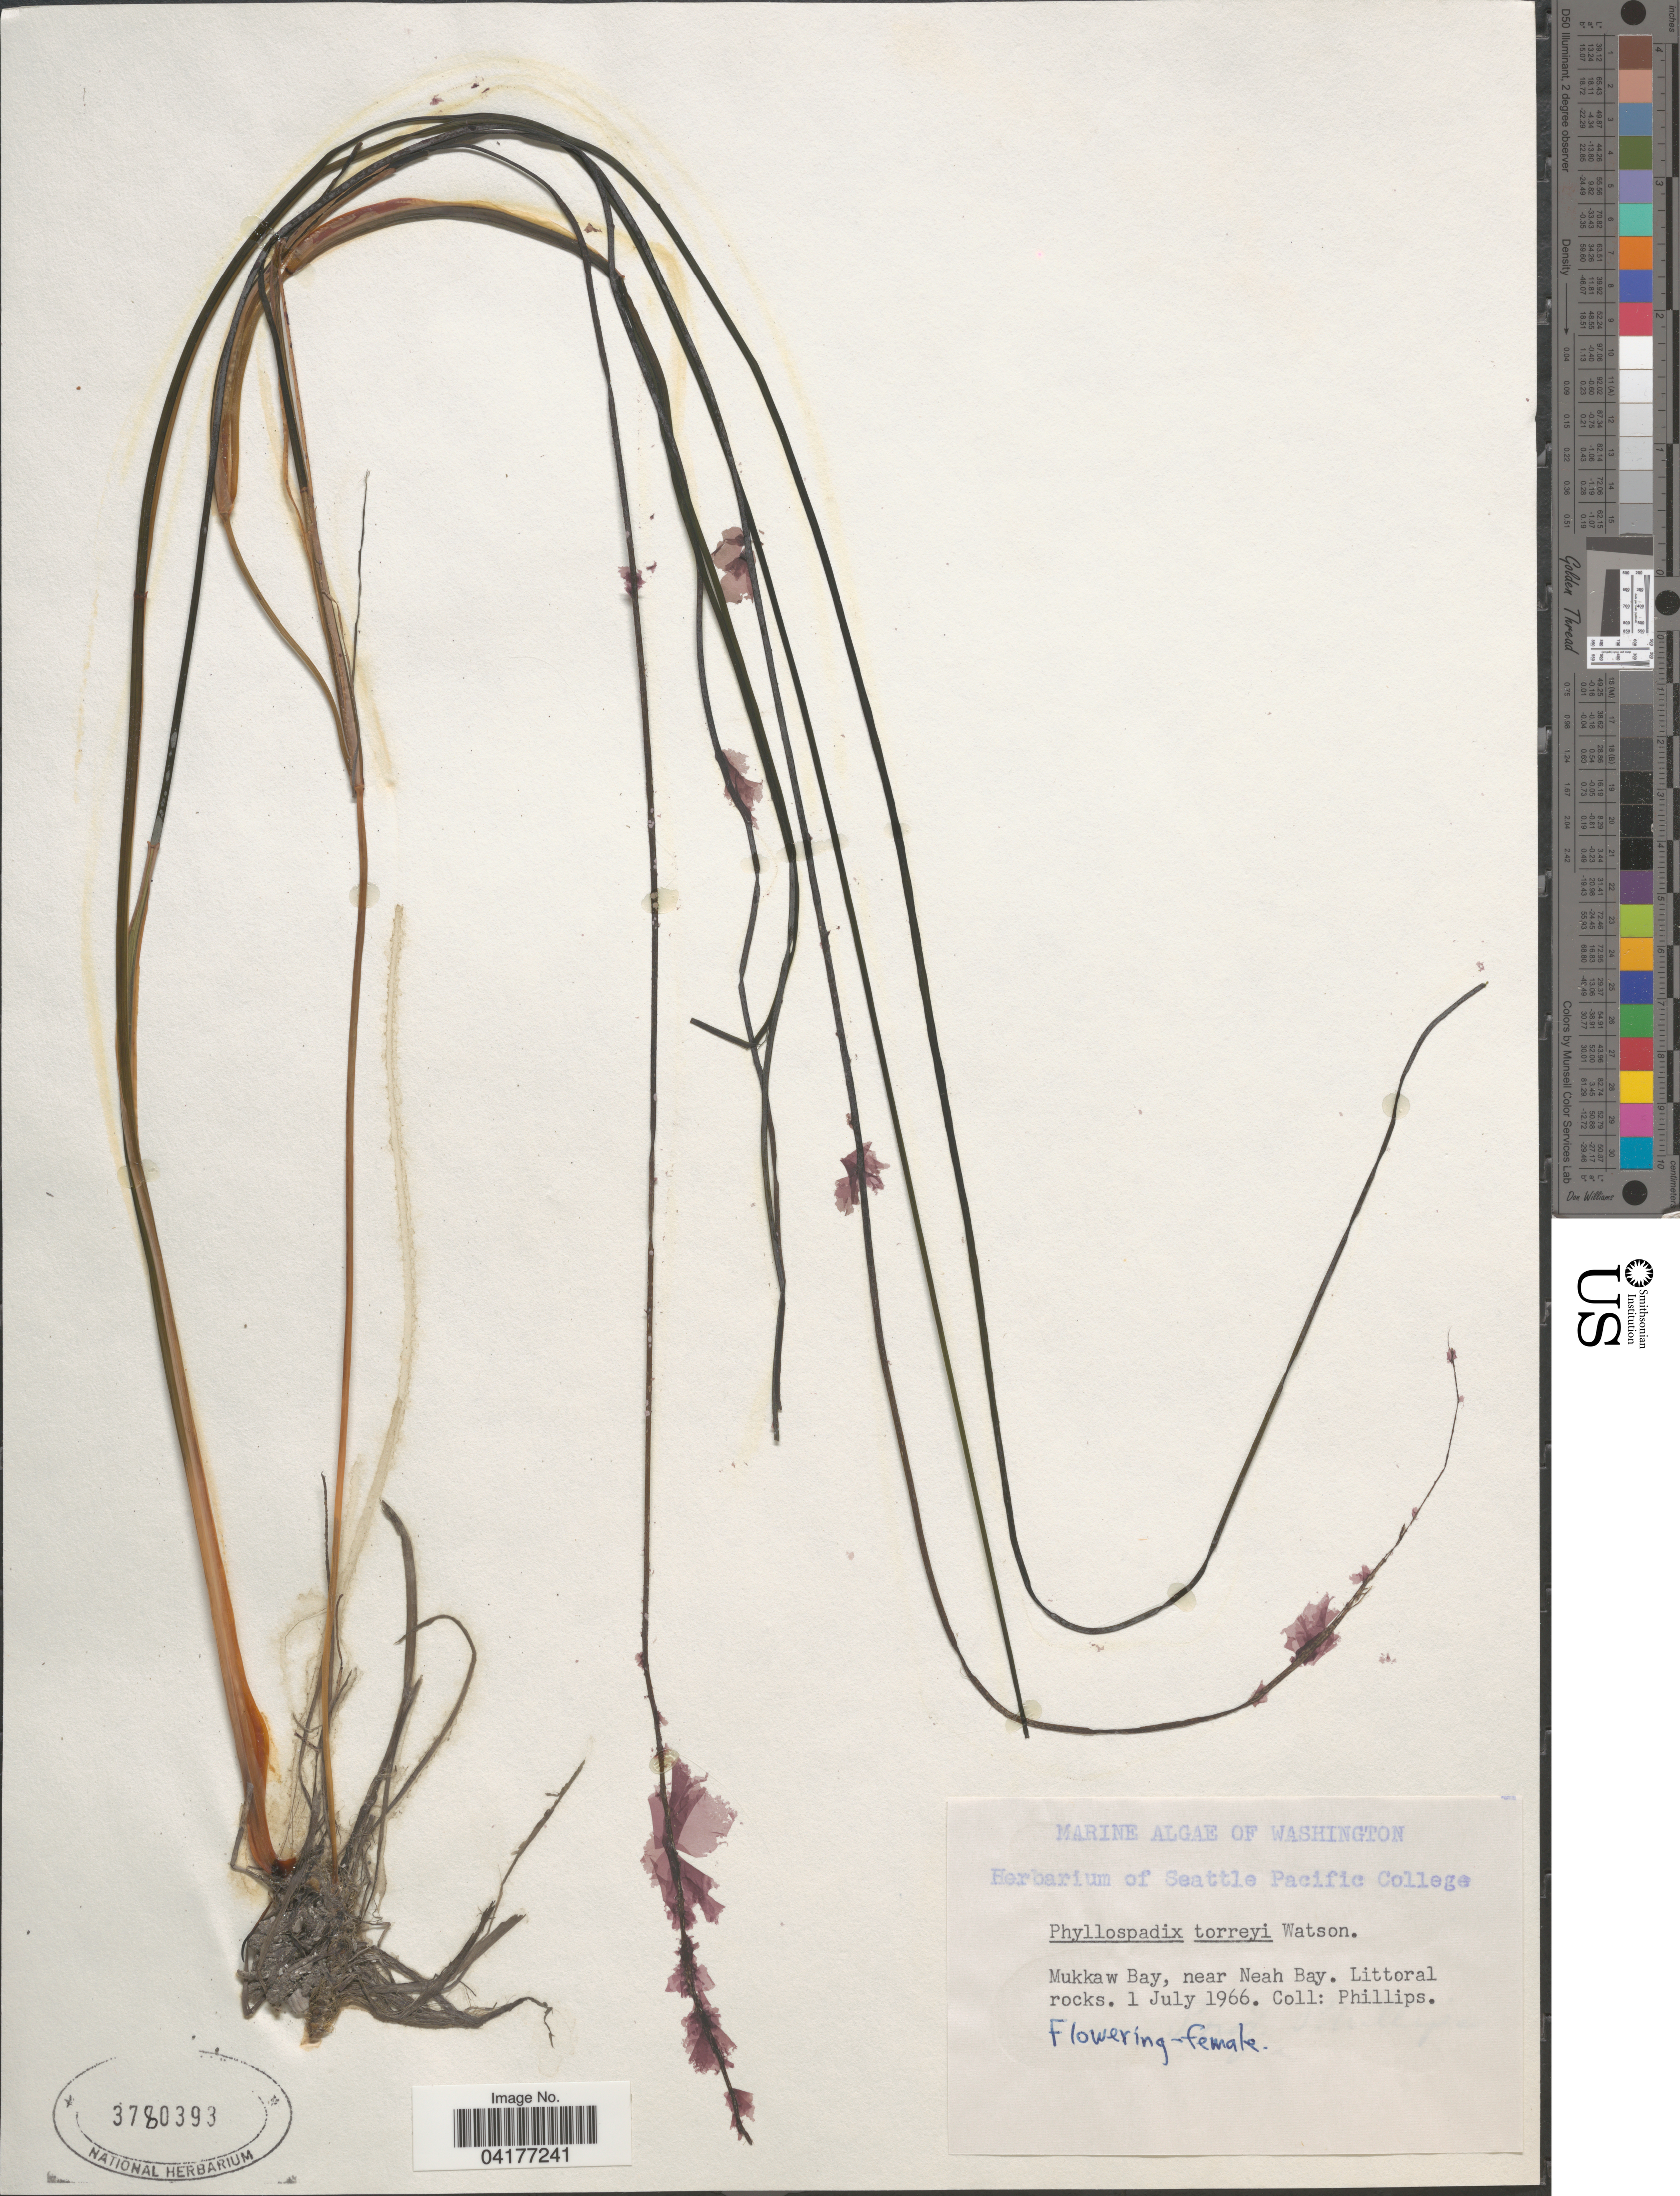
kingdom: Plantae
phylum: Tracheophyta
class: Liliopsida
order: Alismatales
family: Zosteraceae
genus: Phyllospadix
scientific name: Phyllospadix torreyi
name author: S. Watson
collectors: -- Phillips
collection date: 1966-07-01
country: United States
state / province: Washington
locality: Mukkaw Bay, near Neah Bay. Littoral rocks.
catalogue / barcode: US 3780393